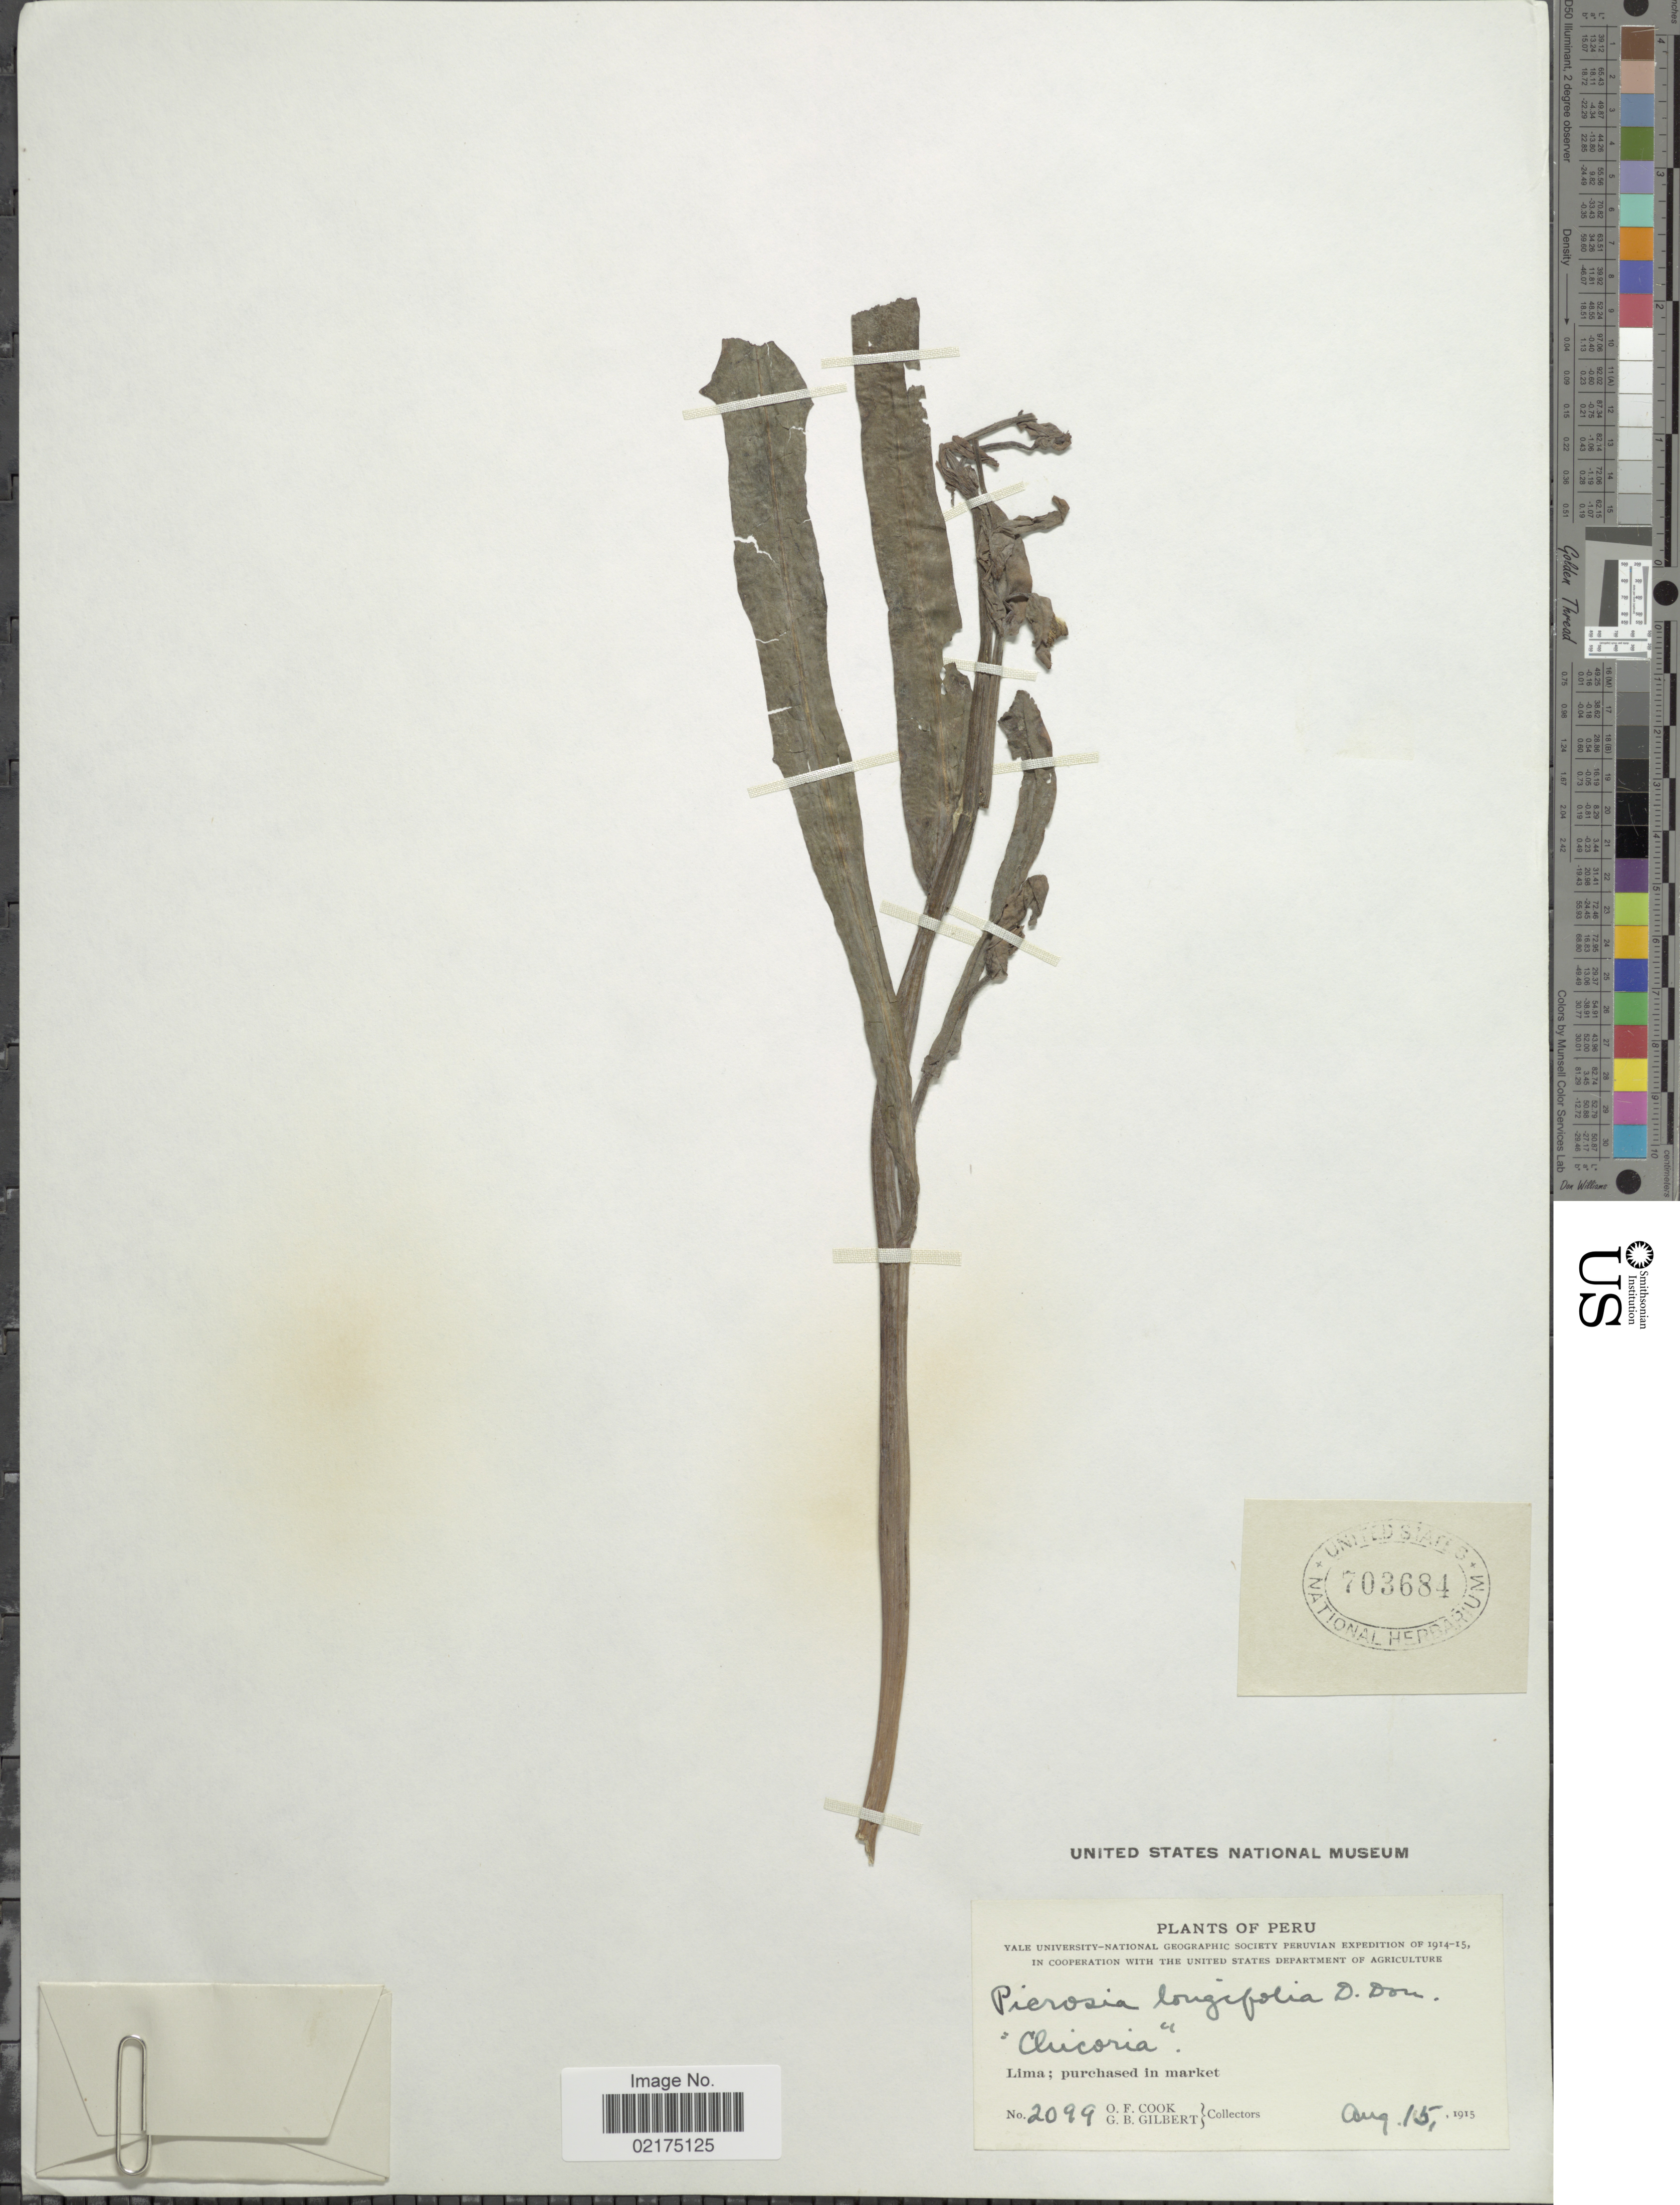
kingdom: Plantae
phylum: Tracheophyta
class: Magnoliopsida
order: Asterales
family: Asteraceae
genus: Picrosia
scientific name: Picrosia longifolia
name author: D. Don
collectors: O. F. Cook & G. B. Gilbert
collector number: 2099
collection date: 1915-08-15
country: Peru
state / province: Lima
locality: Clucoria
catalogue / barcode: US 703684